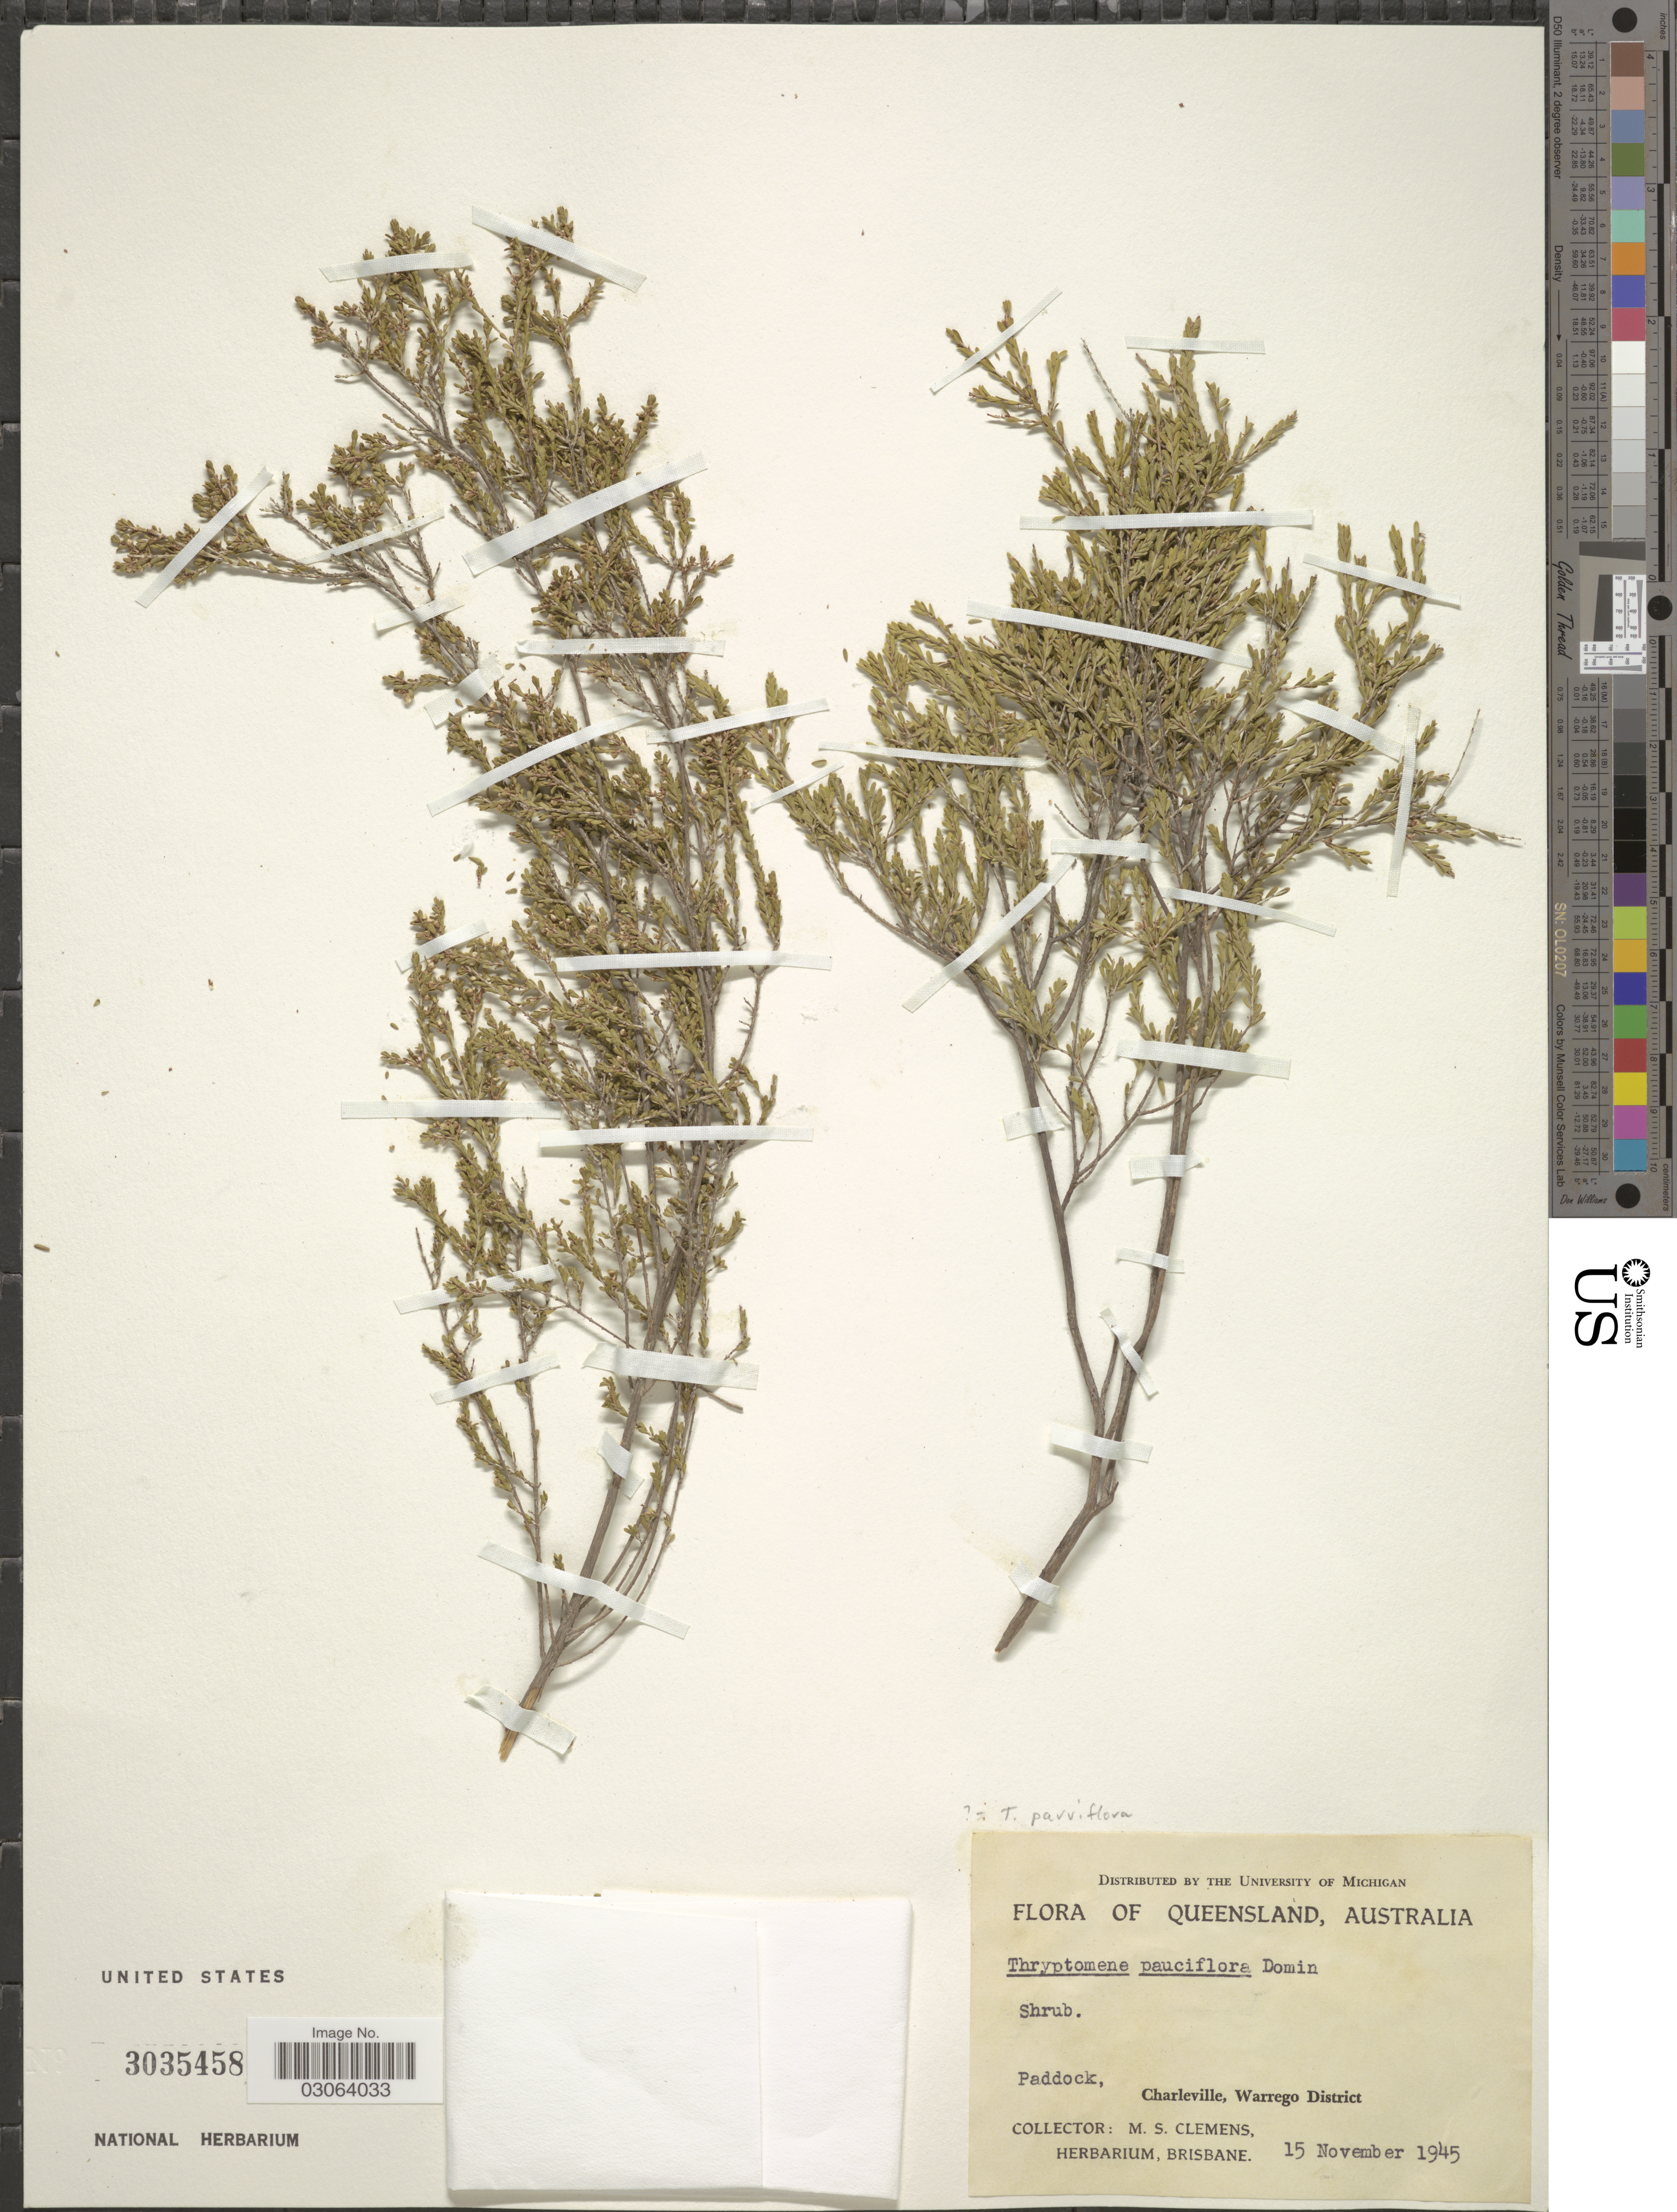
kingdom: Plantae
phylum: Tracheophyta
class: Magnoliopsida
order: Myrtales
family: Myrtaceae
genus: Thryptomene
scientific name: Thryptomene parviflora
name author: (Benth.) Domin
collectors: M. S. Clemens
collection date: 1945-11-15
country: Australia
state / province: Queensland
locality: Paddock, Charleville, Warrego District.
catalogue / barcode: US 3035458